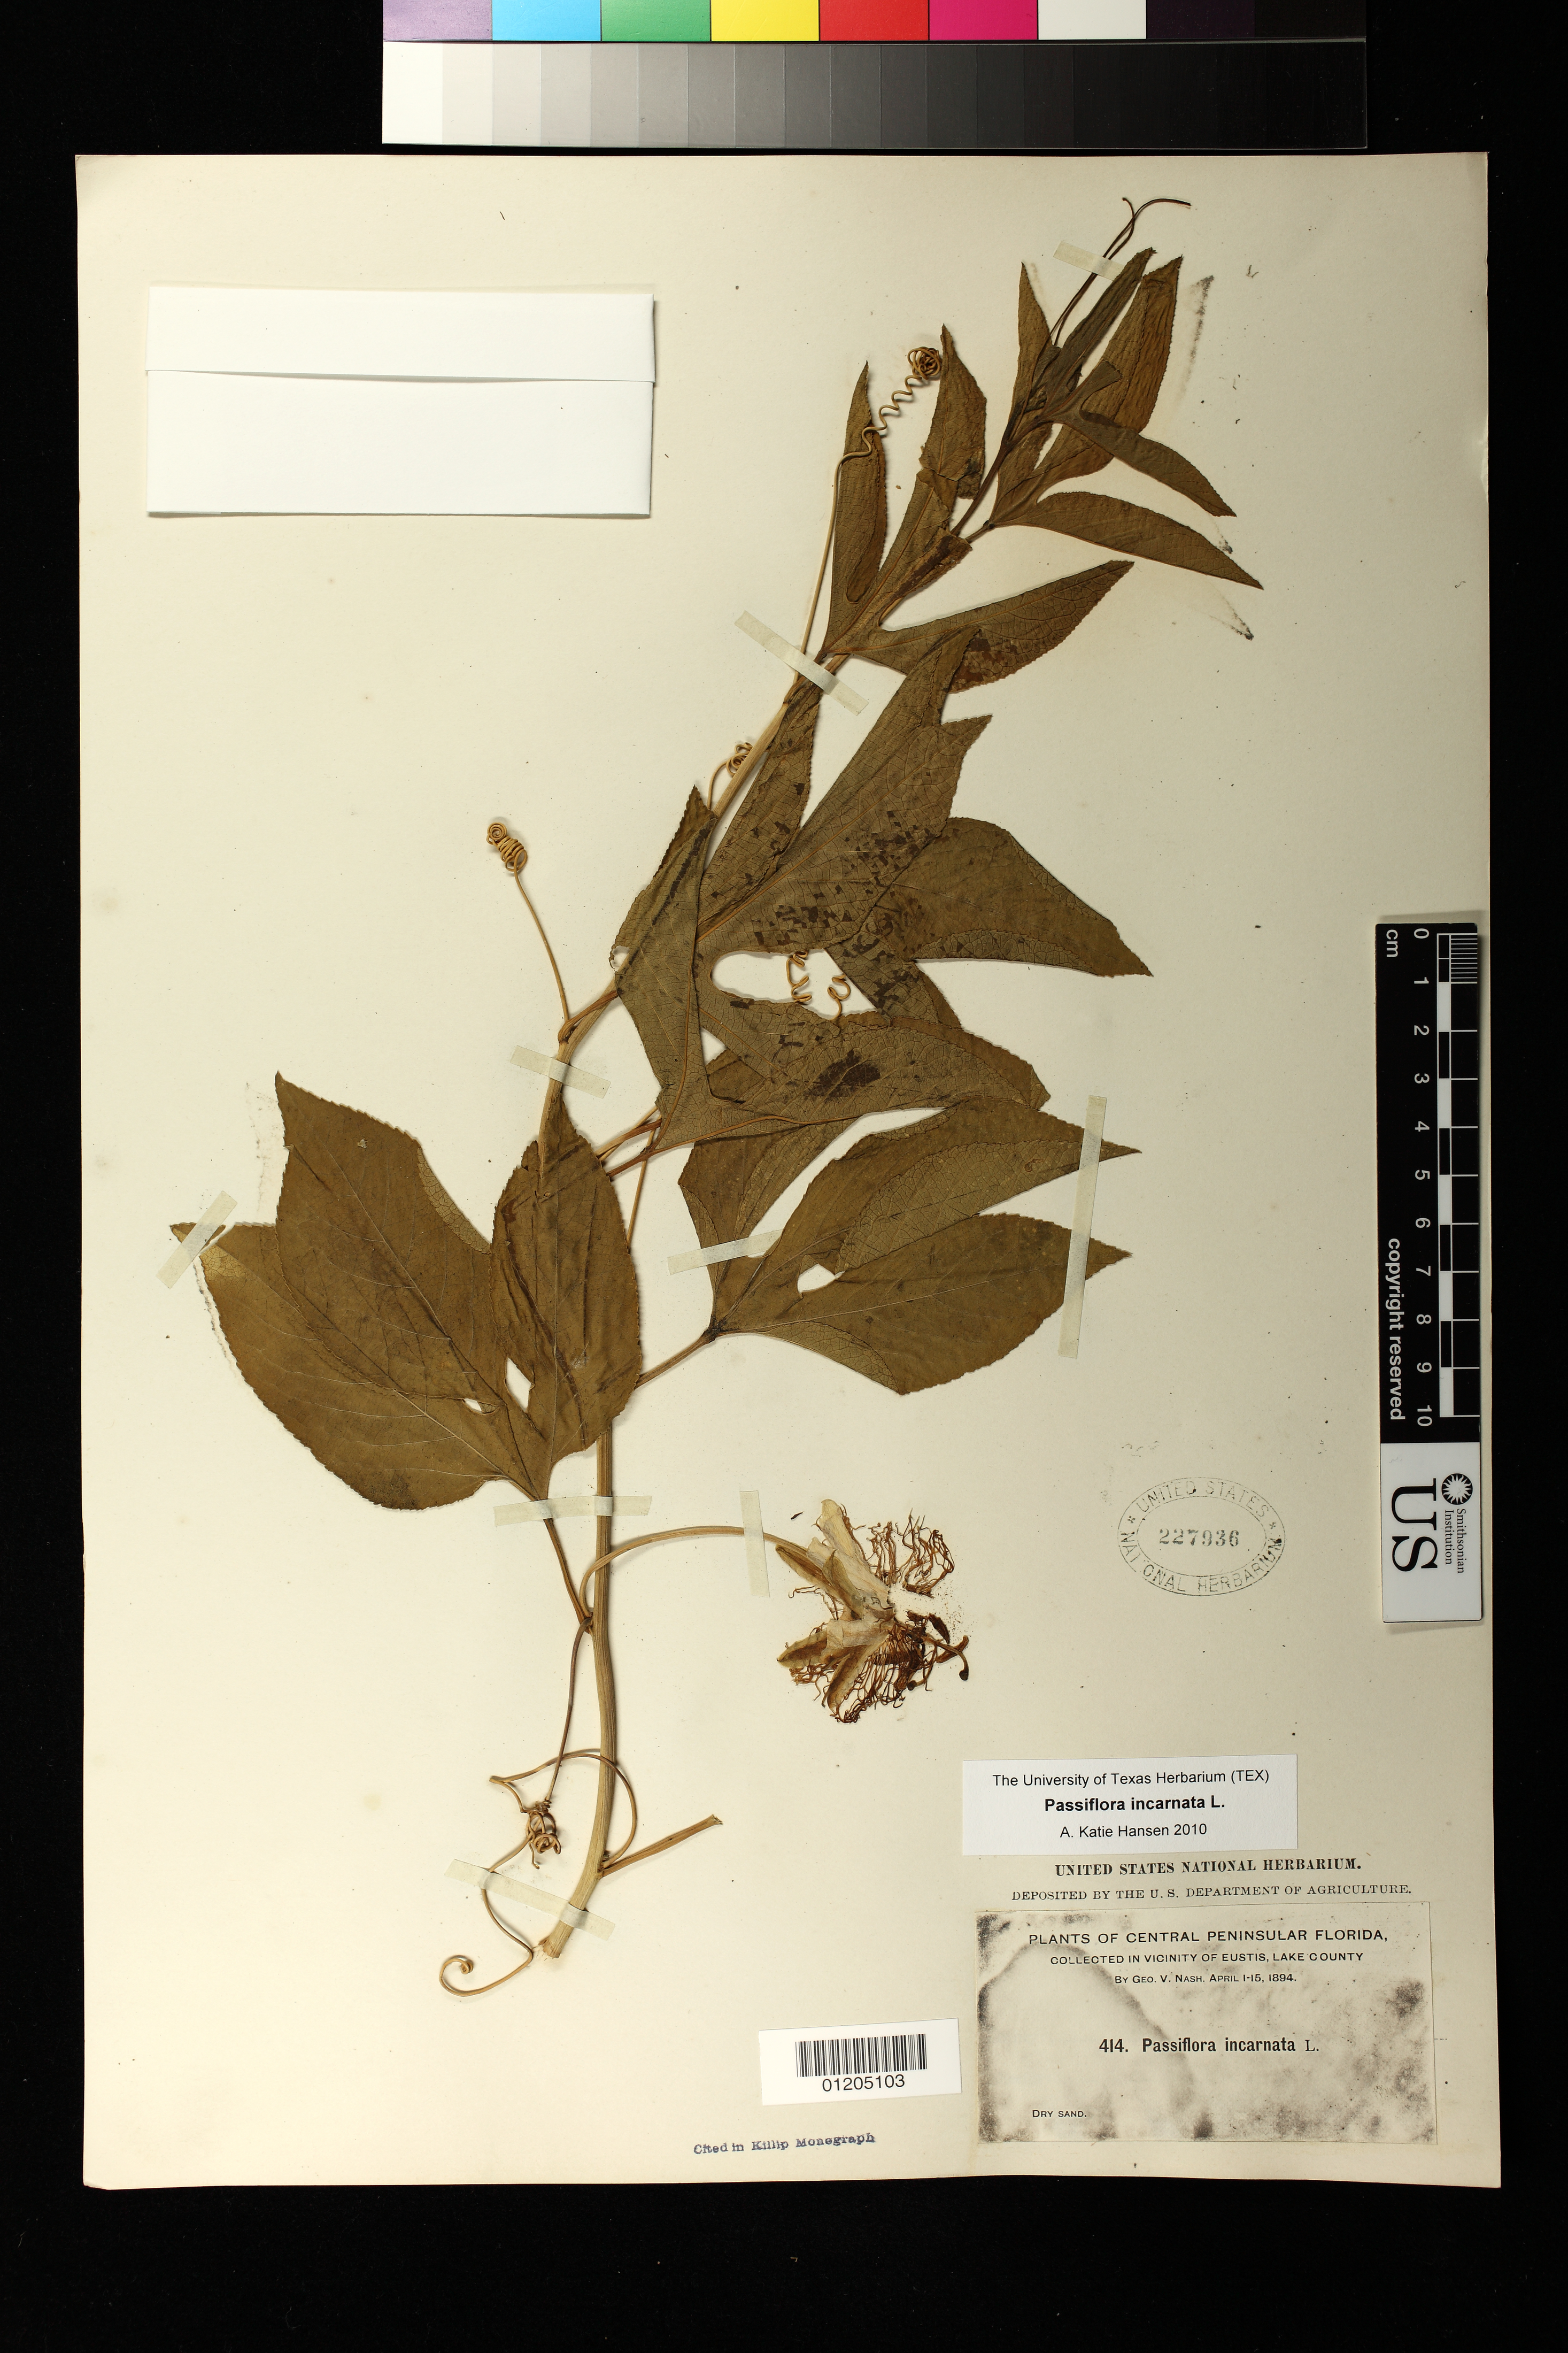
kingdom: Plantae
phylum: Tracheophyta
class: Magnoliopsida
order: Malpighiales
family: Passifloraceae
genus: Passiflora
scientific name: Passiflora incarnata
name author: L.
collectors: G. V. Nash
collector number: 414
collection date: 1894-04-01/1894-04-15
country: United States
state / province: Florida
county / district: Lake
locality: Collected in Vicinity of Eustis, Lake County.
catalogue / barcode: US 227936